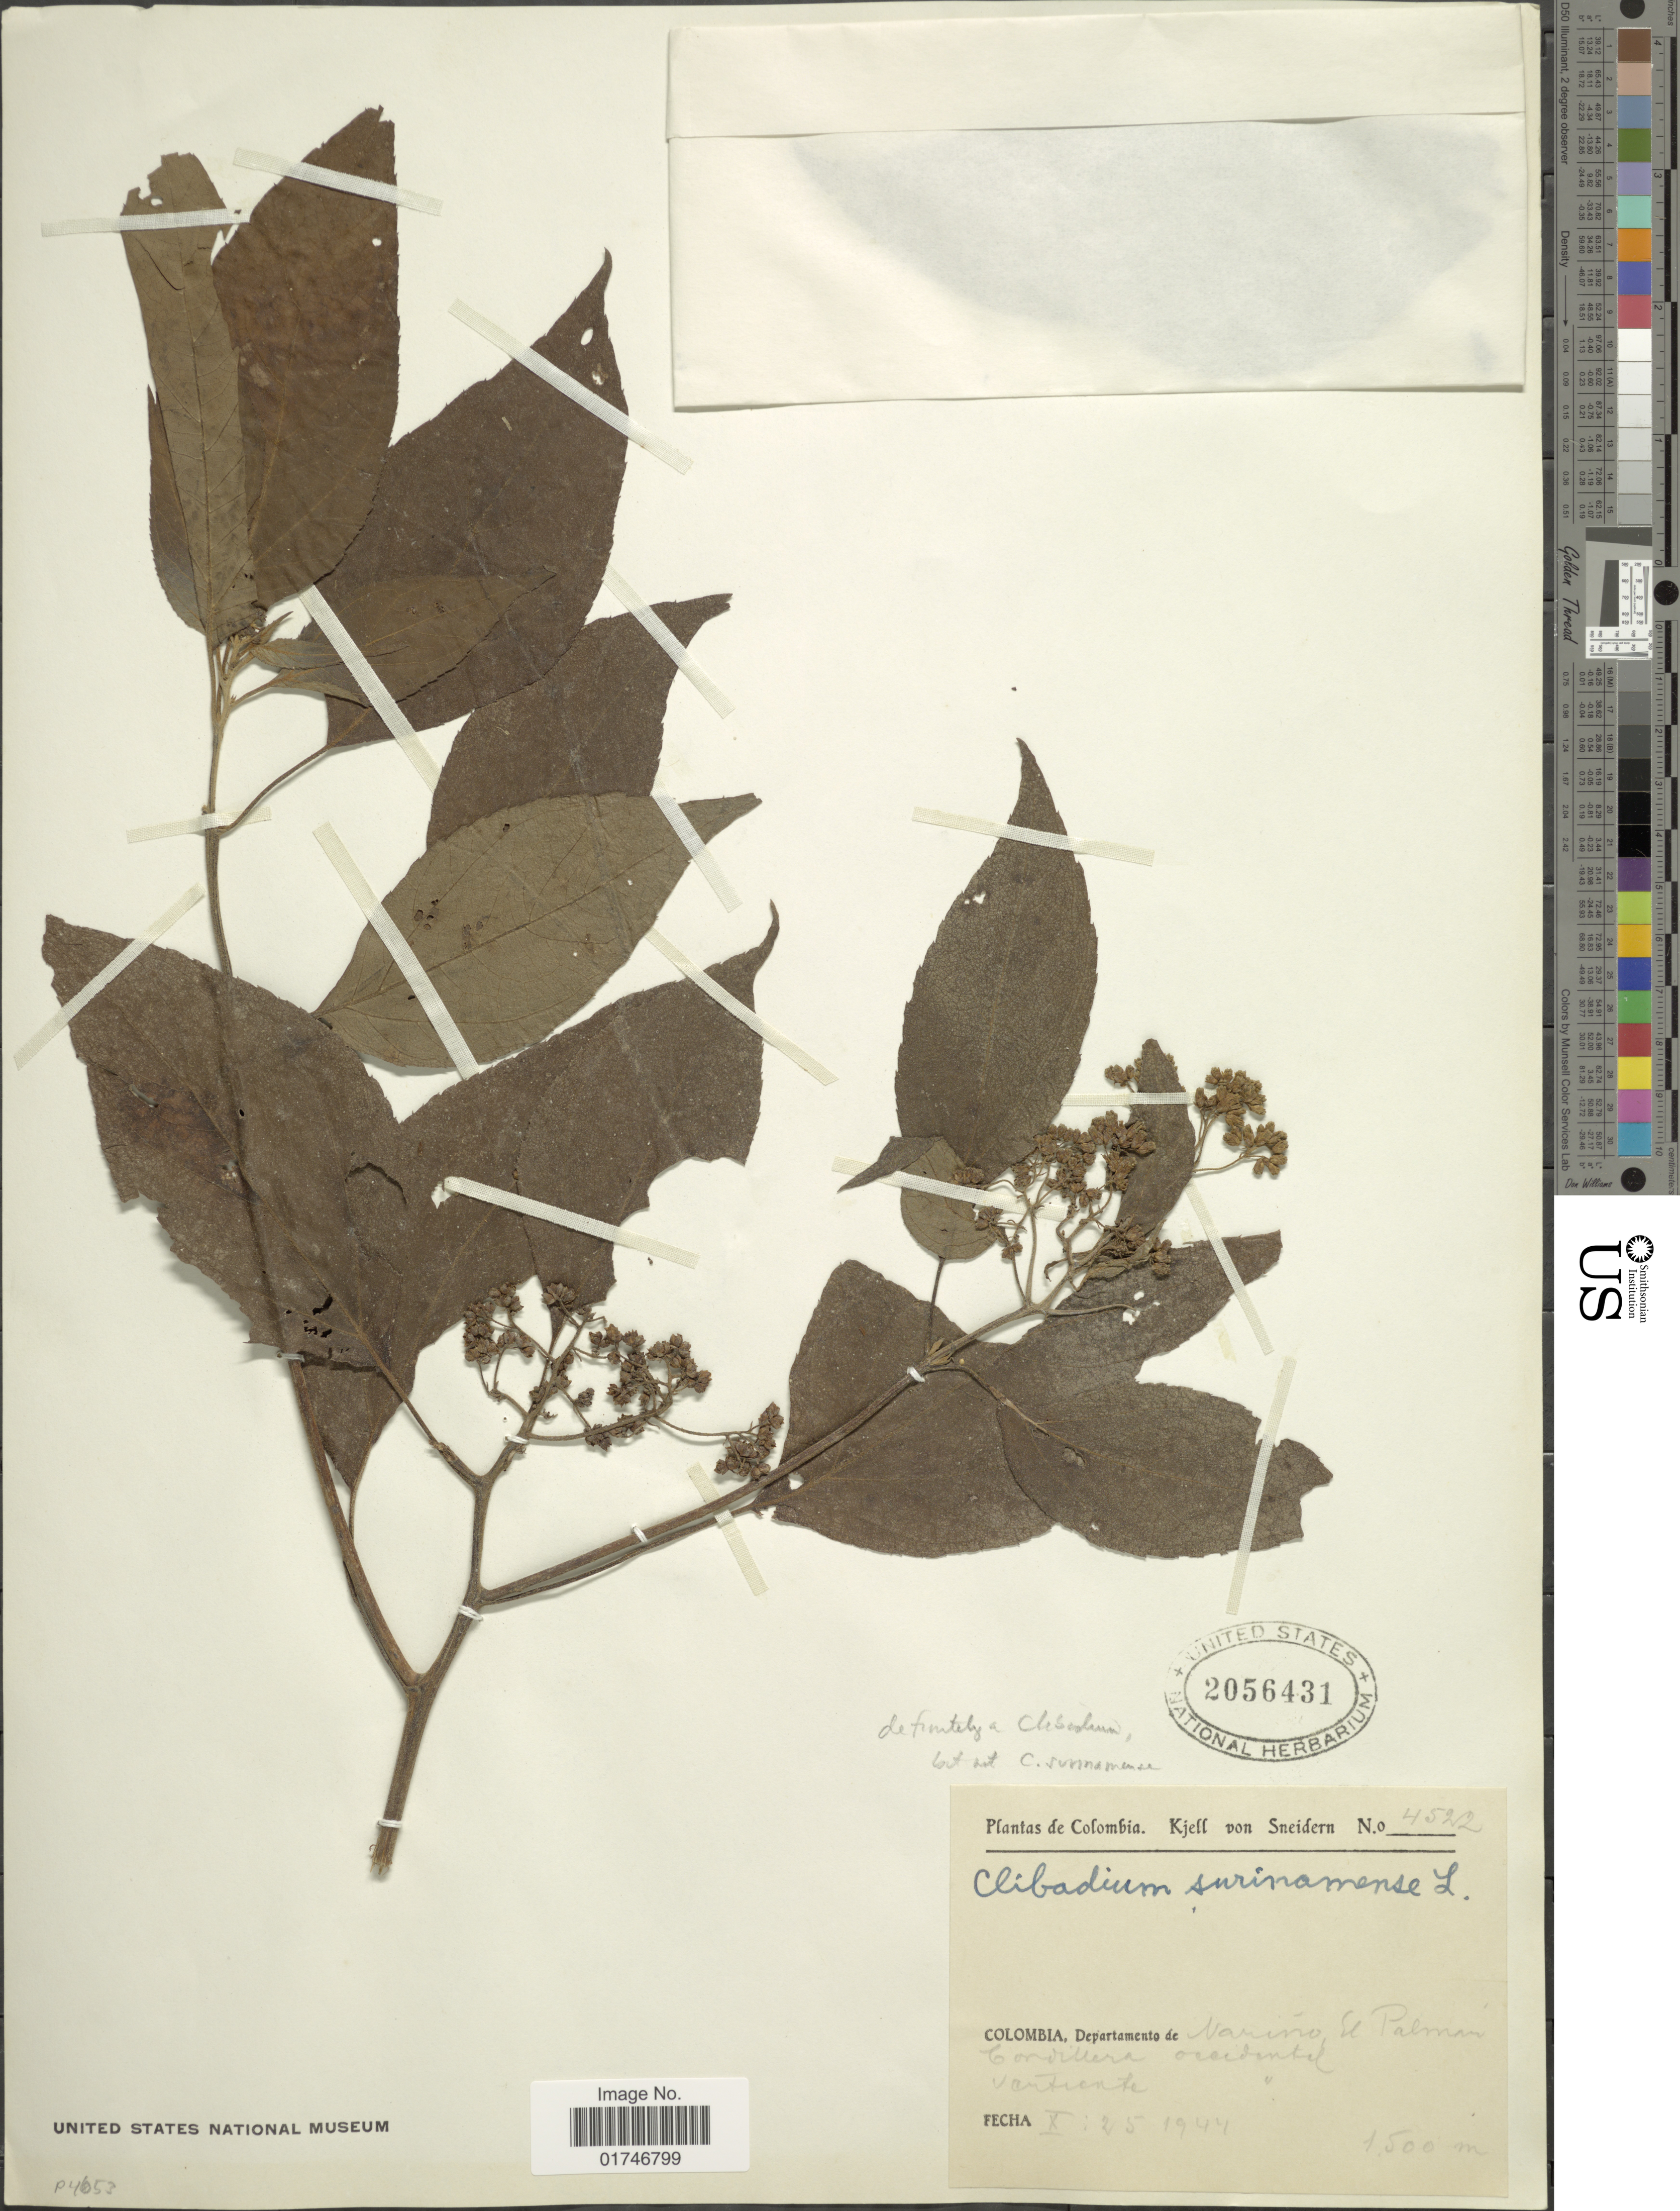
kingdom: Plantae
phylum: Tracheophyta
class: Magnoliopsida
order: Asterales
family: Asteraceae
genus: Clibadium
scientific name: Clibadium surinamense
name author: L.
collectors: K. von Sneidern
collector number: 4522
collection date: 1944-10-25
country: Colombia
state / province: Nariño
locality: El Palmár. Cordillera occidental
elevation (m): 1500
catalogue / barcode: US 2056431